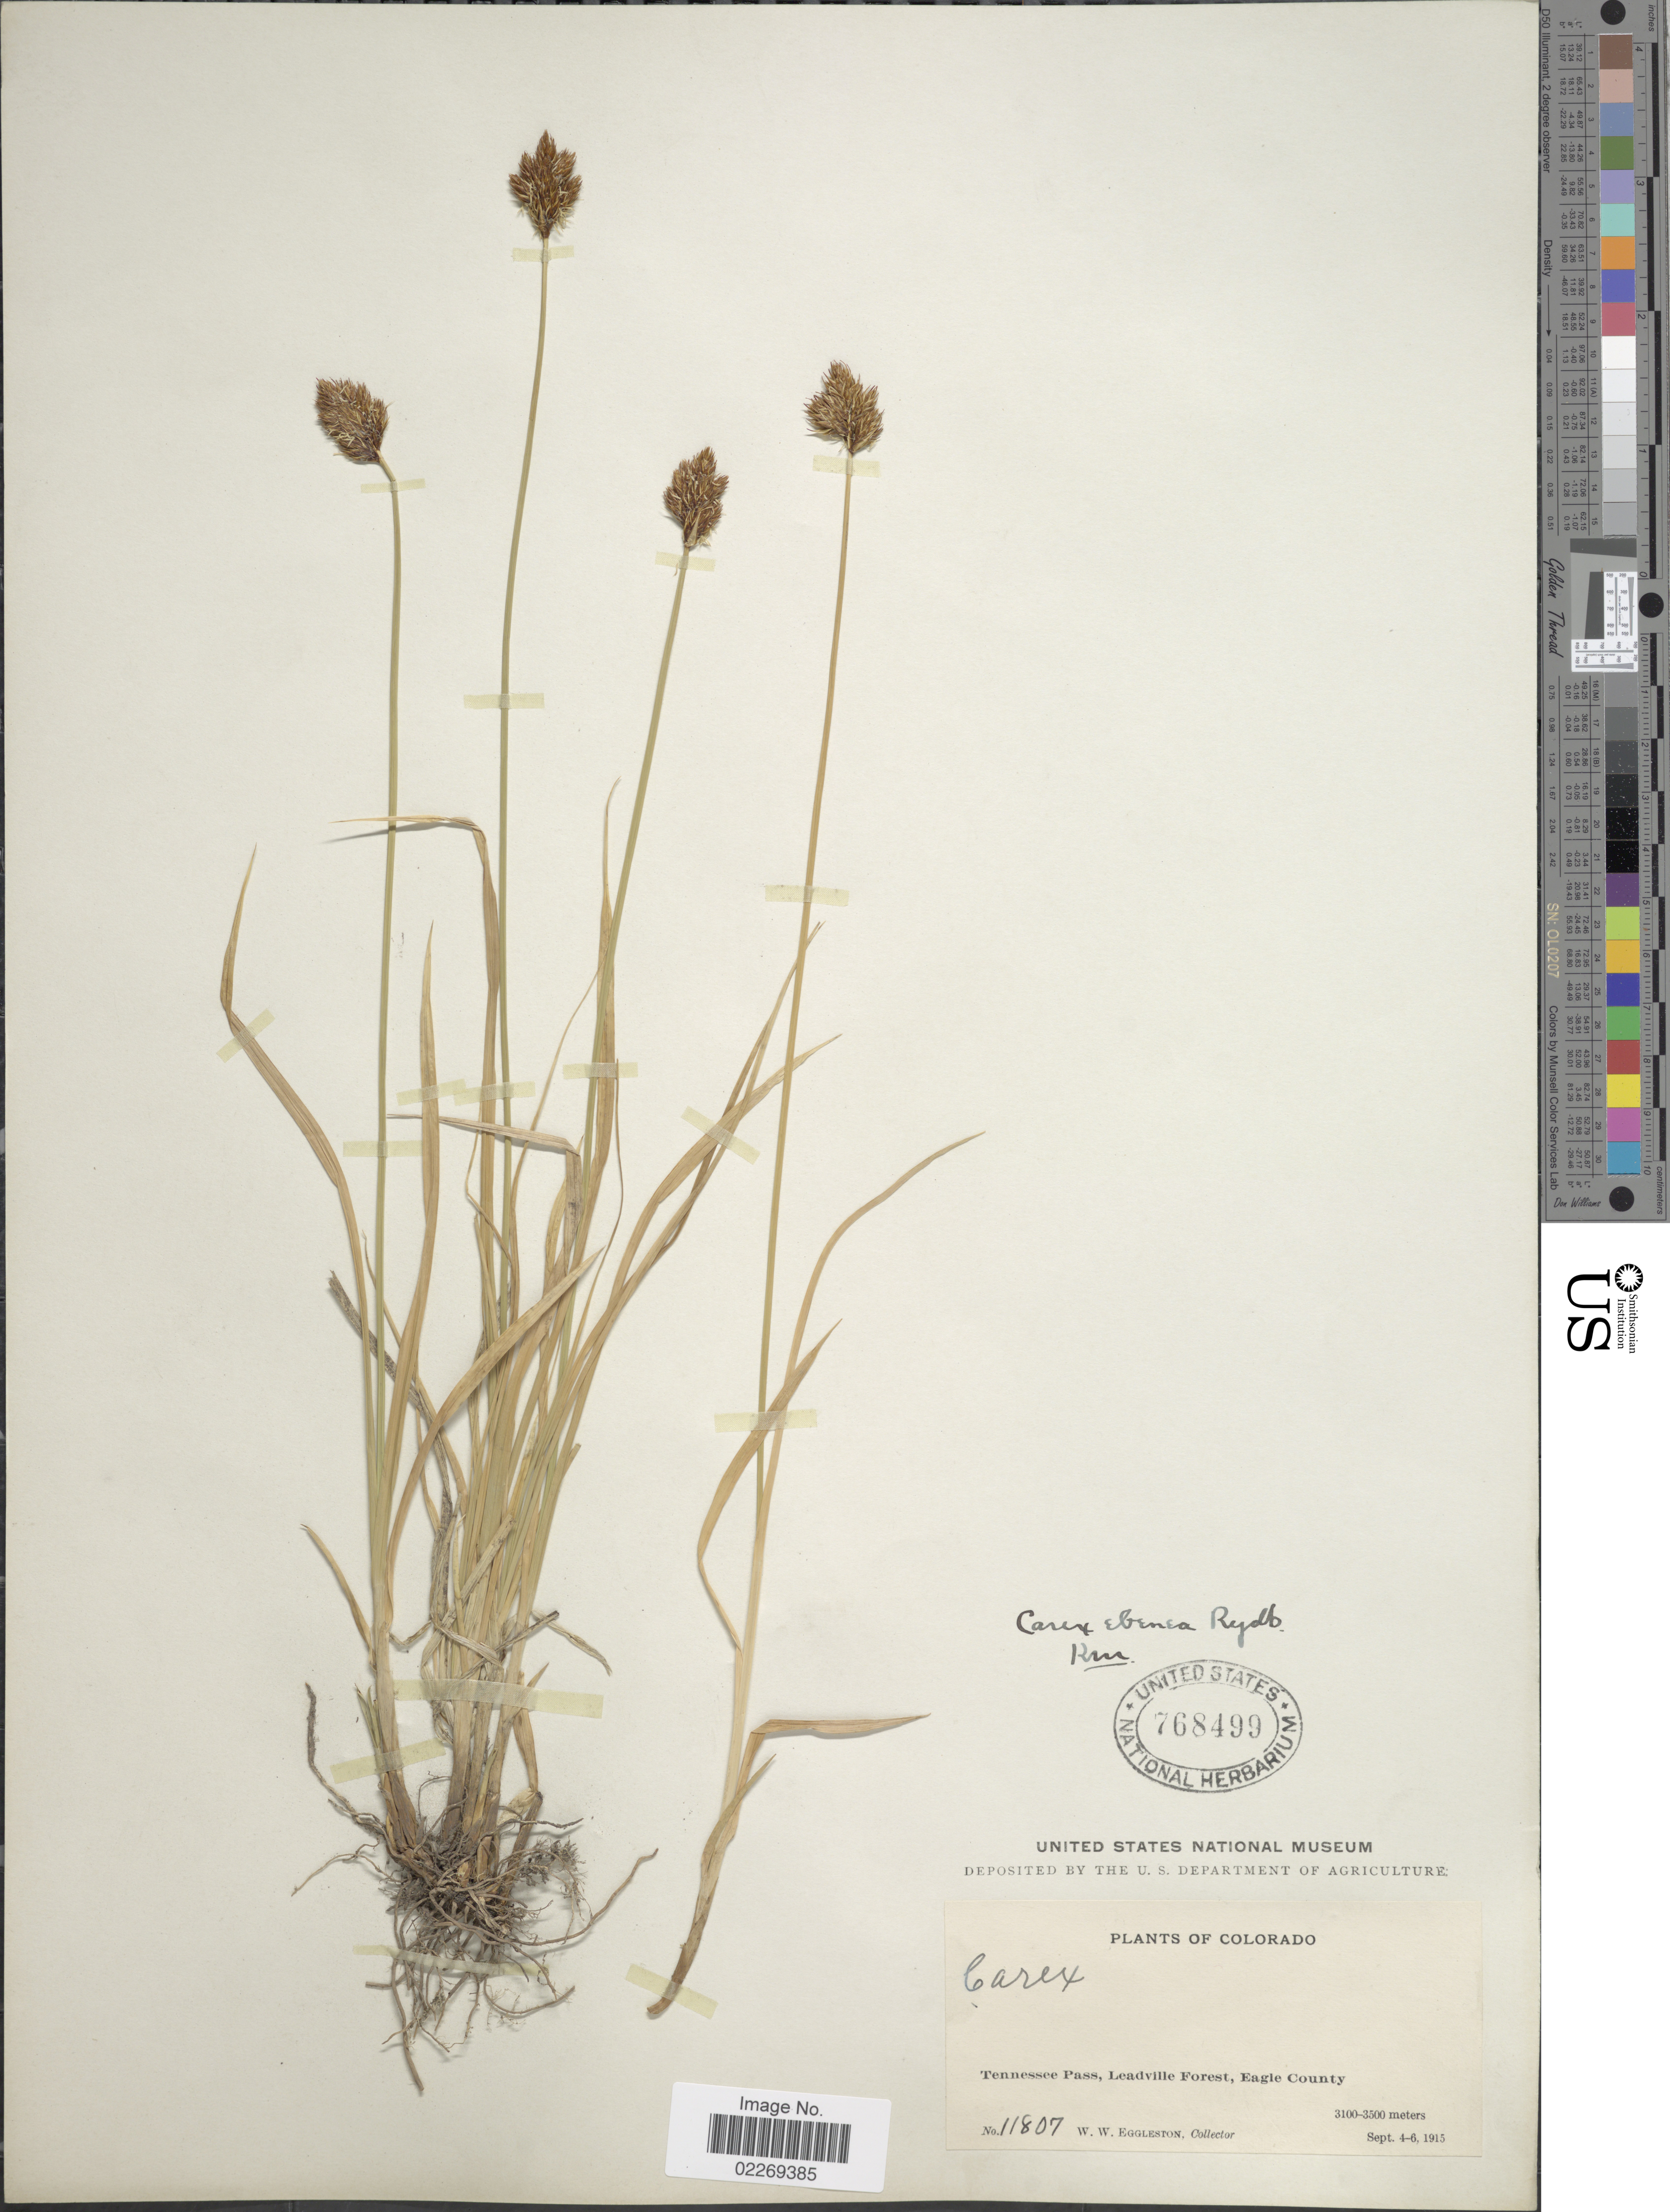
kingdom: Plantae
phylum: Tracheophyta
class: Liliopsida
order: Poales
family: Cyperaceae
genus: Carex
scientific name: Carex ebenea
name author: Rydb.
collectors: W. W. Eggleston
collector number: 11807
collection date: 1915-09-04/1915-09-06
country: United States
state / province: Colorado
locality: Tennessee Pass, Leadville Forest, Eagle County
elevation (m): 3100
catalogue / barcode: US 768499